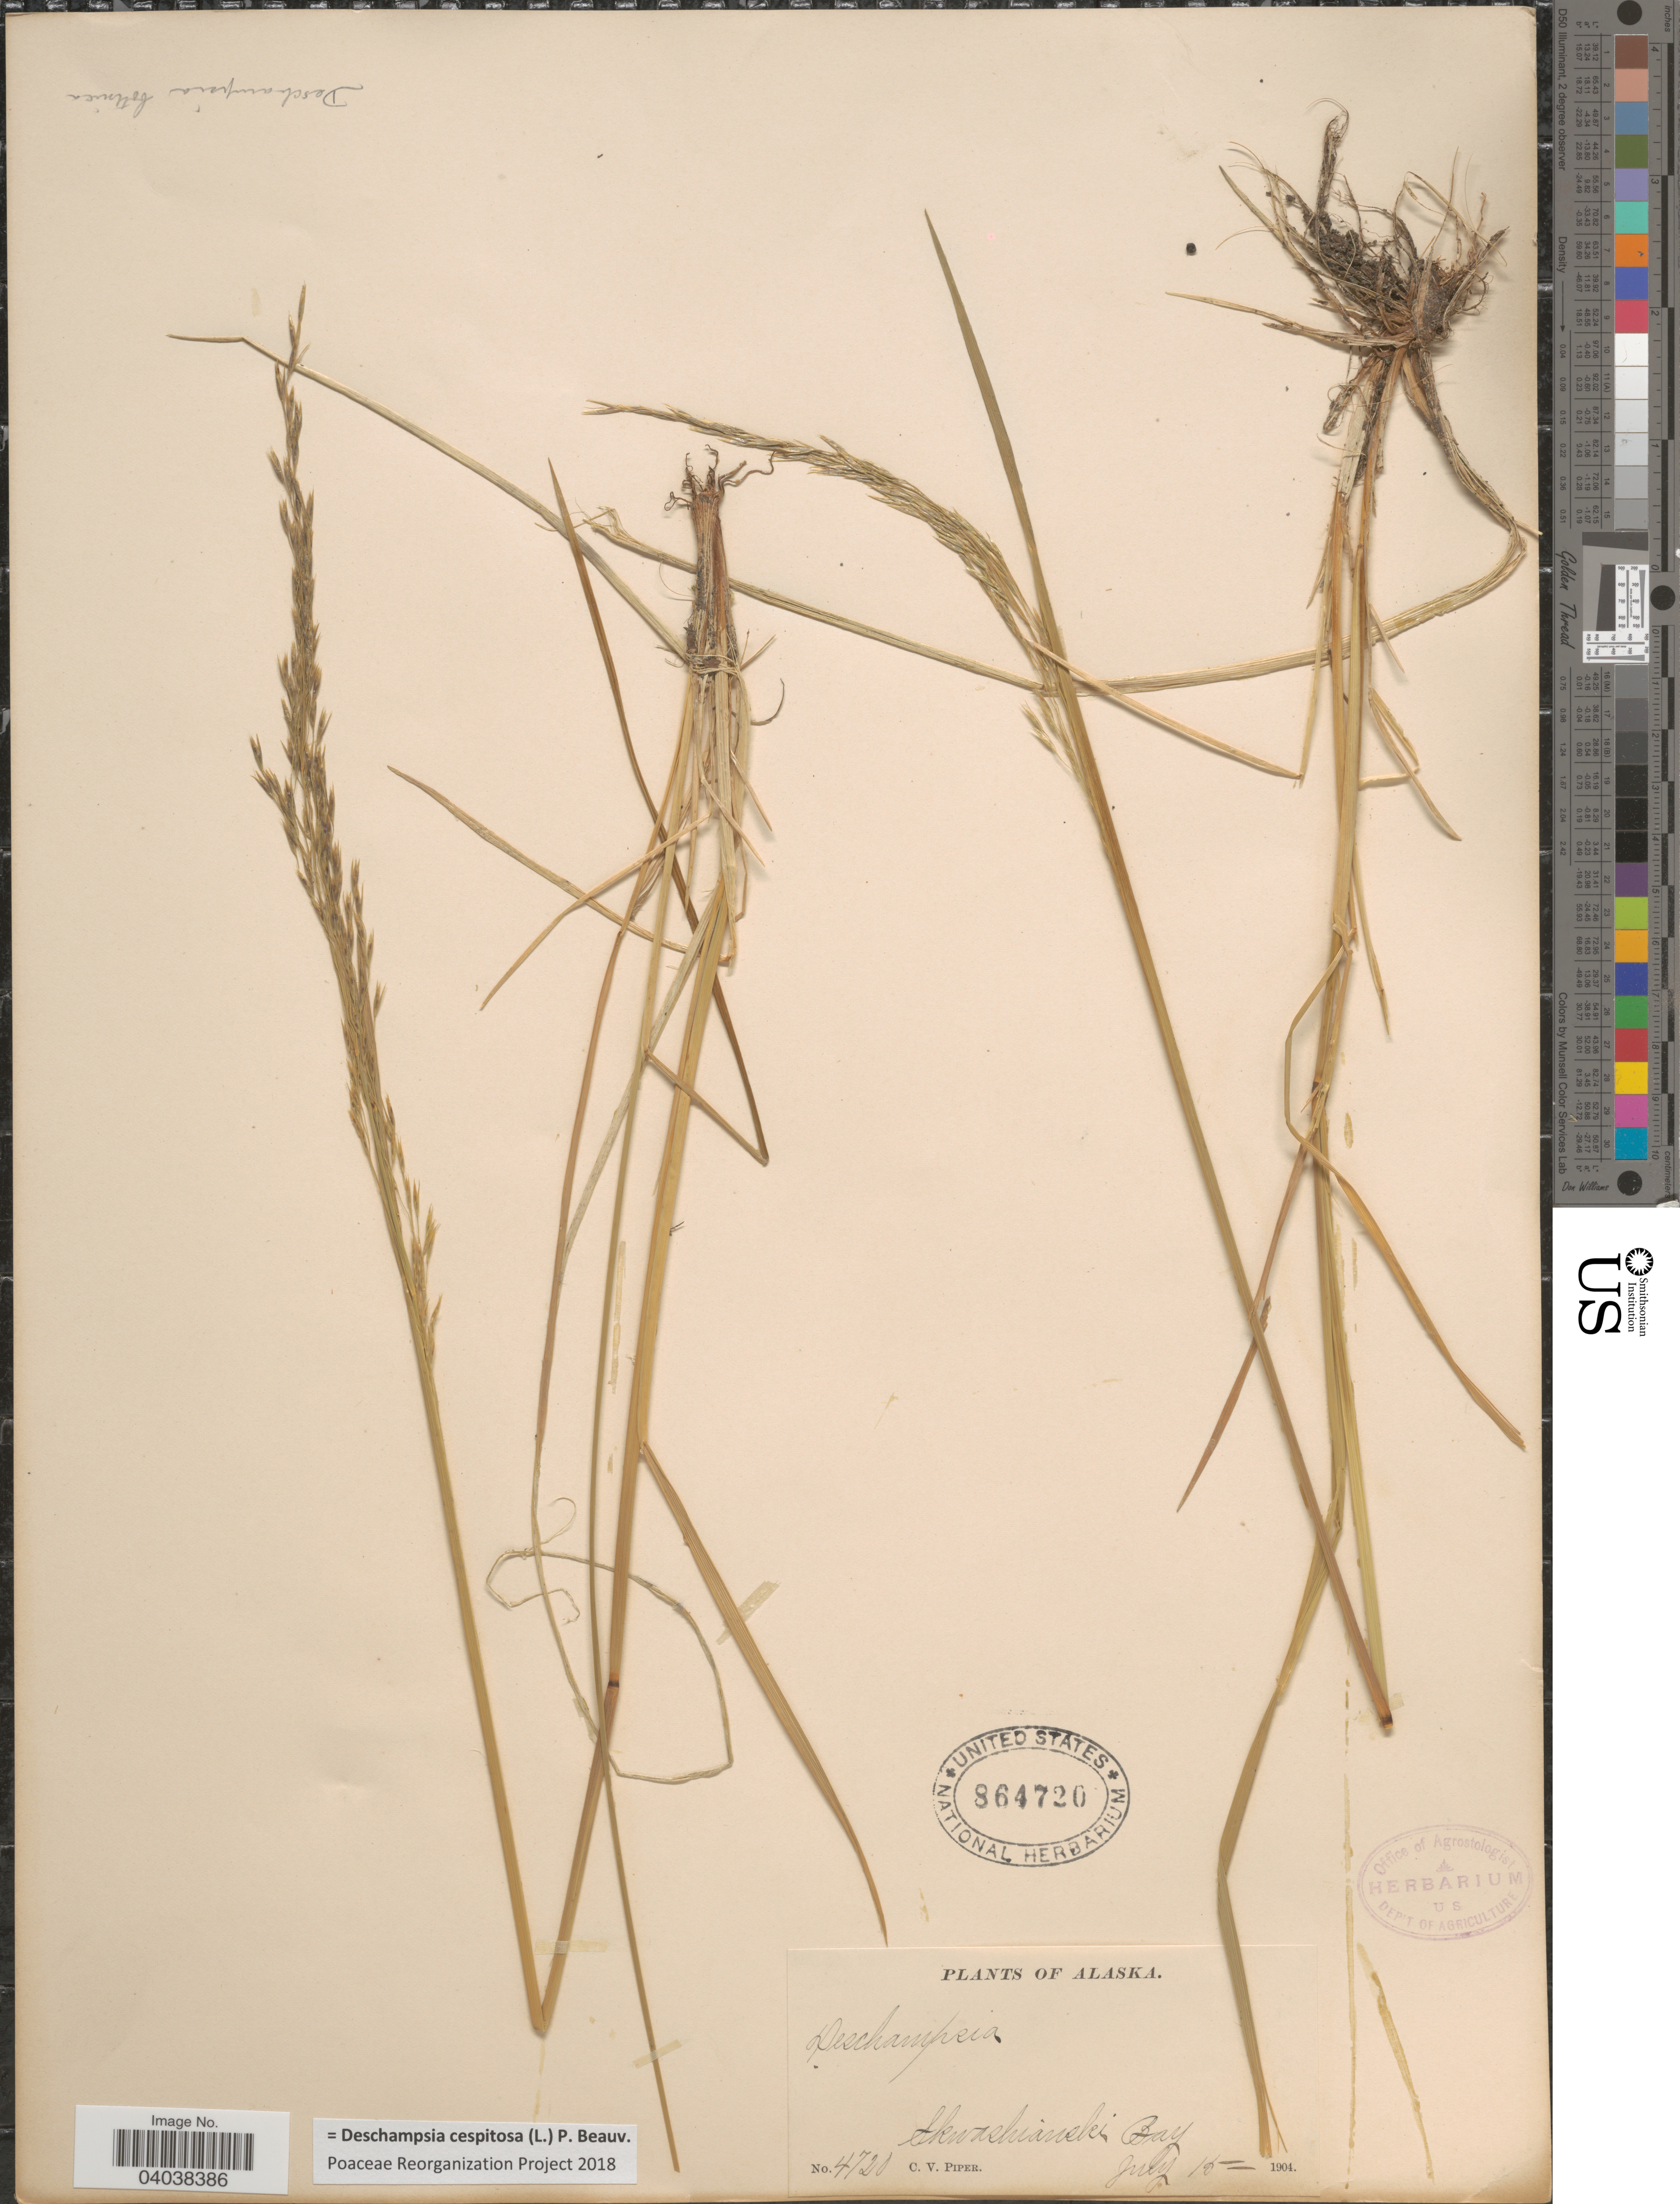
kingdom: Plantae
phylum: Tracheophyta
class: Liliopsida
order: Poales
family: Poaceae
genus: Deschampsia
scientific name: Deschampsia cespitosa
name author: (L.) P. Beauv.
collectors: C. V. Piper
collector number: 4720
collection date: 1904-07-16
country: United States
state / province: Alaska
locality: Skwashianski Bay.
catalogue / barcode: US 864720